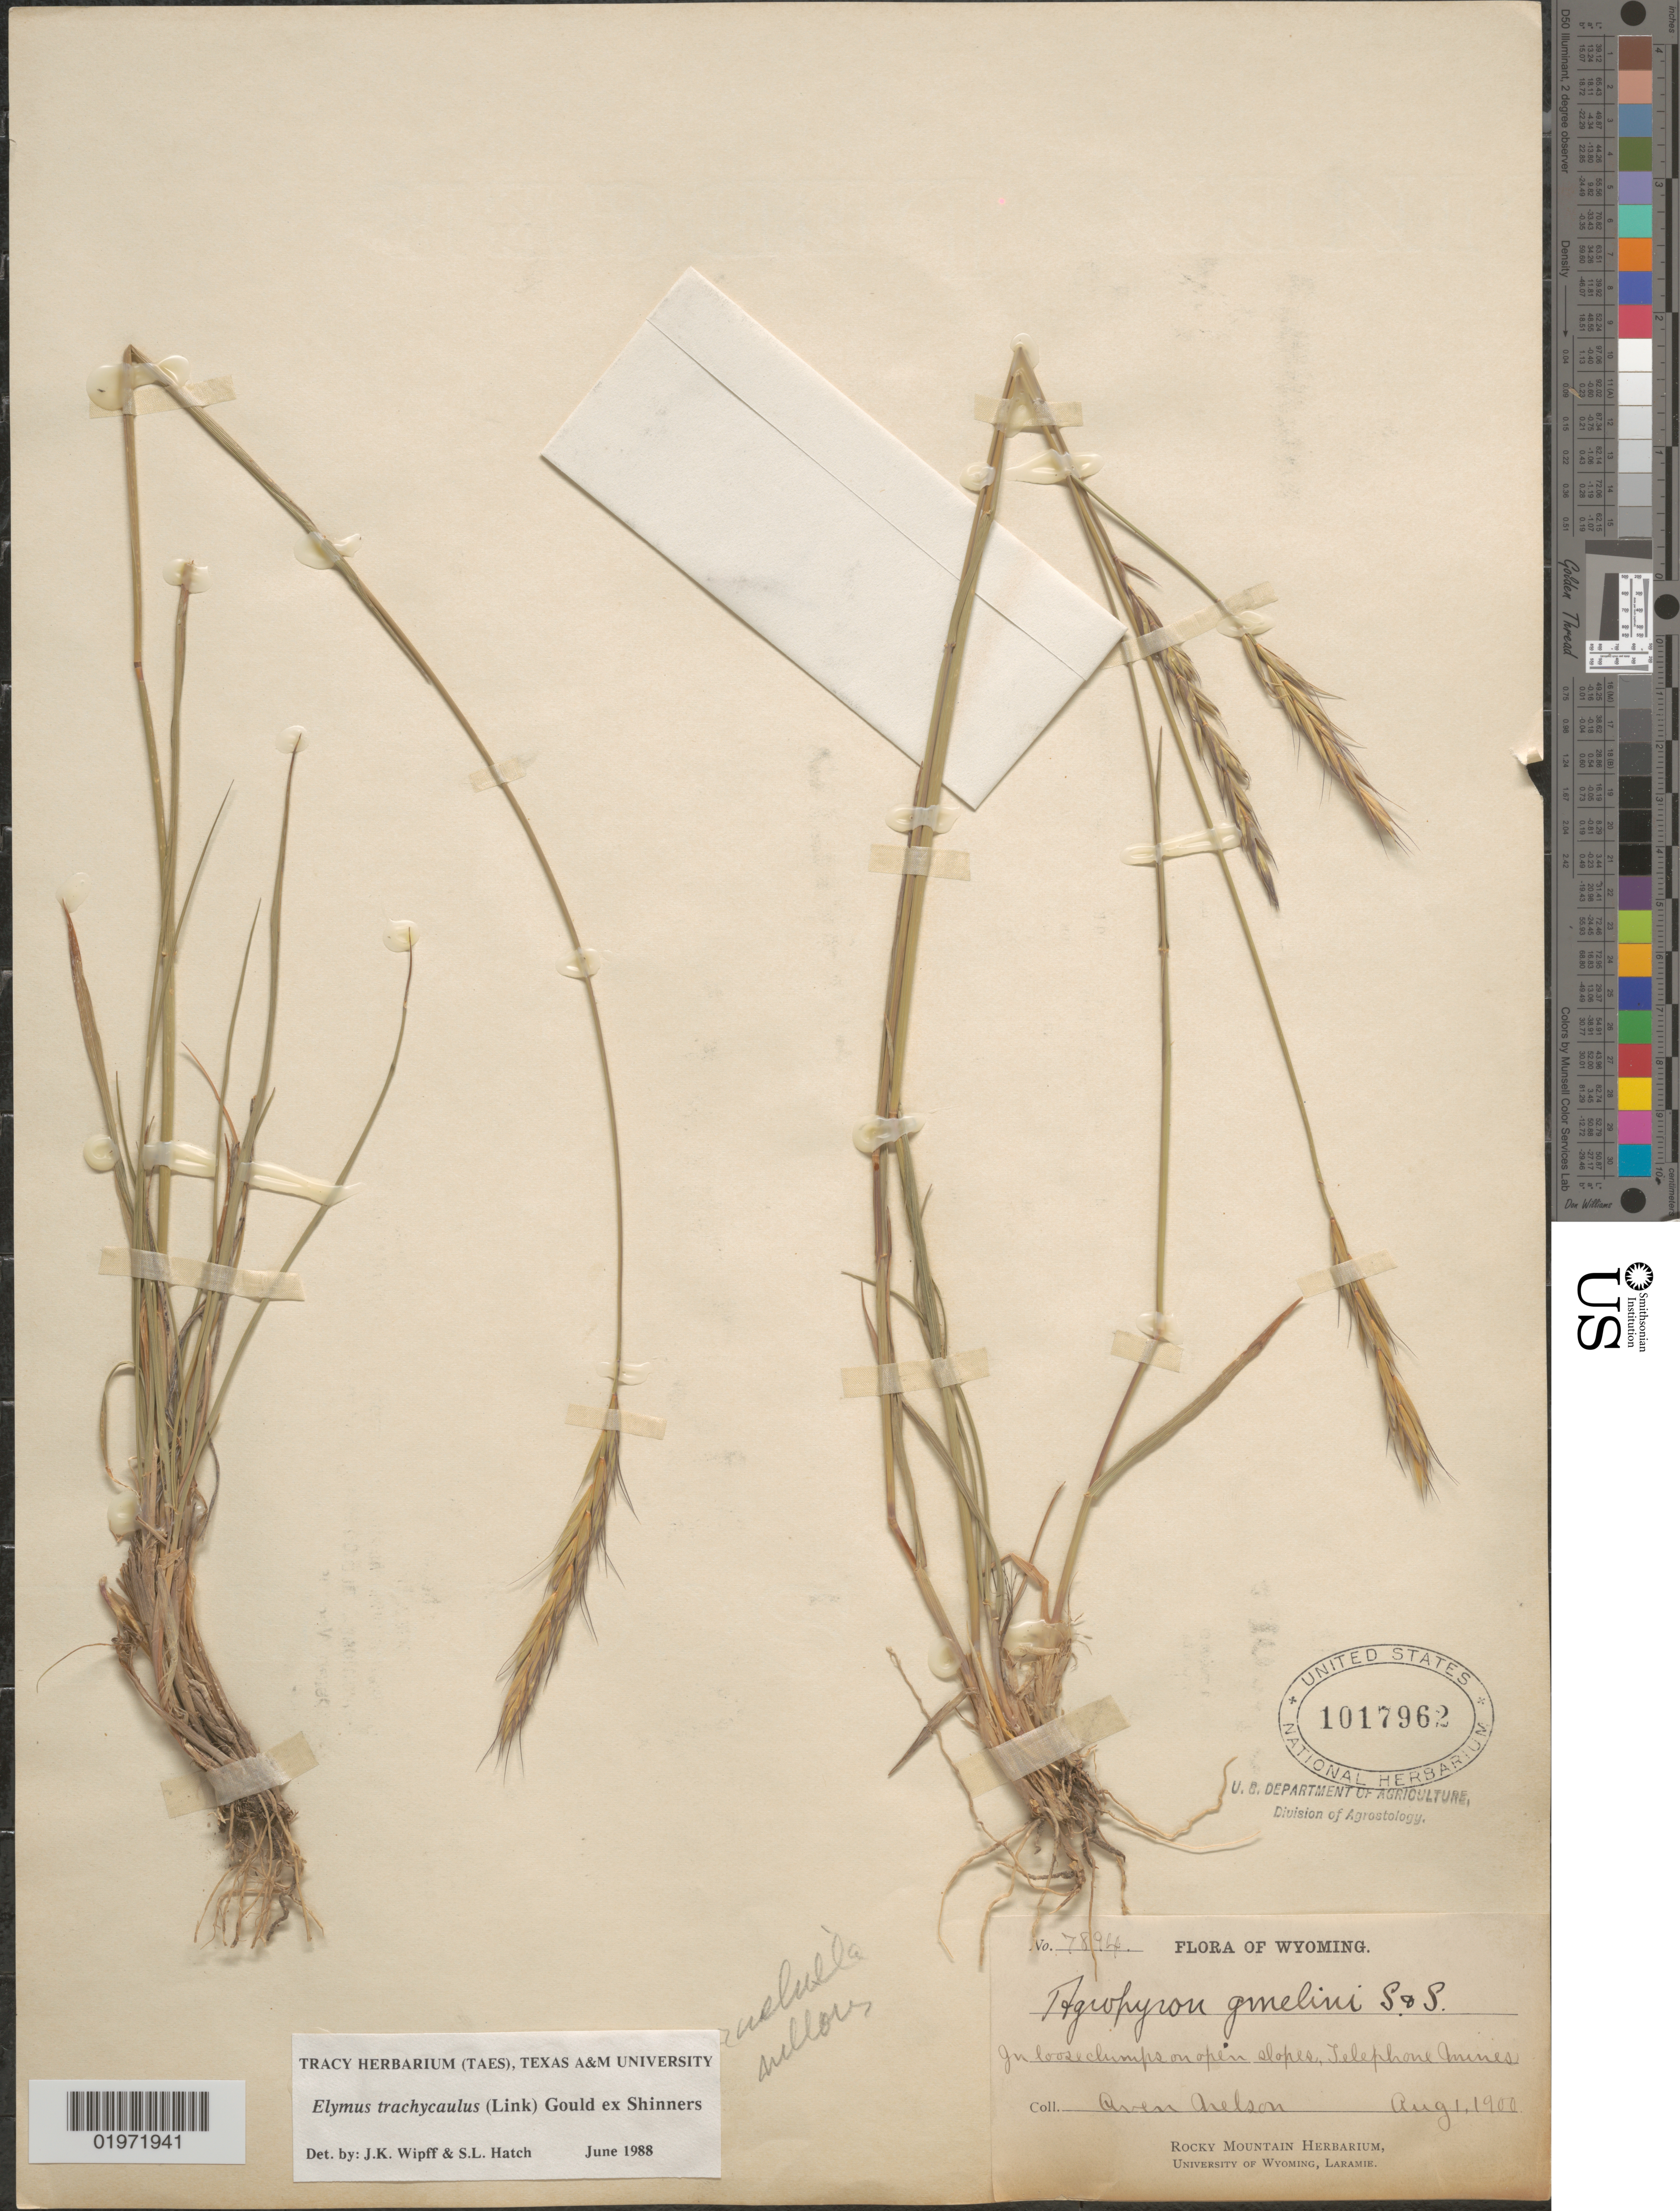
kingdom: Plantae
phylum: Tracheophyta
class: Liliopsida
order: Poales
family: Poaceae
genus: Elymus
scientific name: Elymus trachycaulus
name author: (Link) Gould ex Shinners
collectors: A. Nelson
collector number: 7894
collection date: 1900-08-01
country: United States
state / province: Wyoming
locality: In loose clumps on open slopes, Telephone Mines.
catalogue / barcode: US 1017962